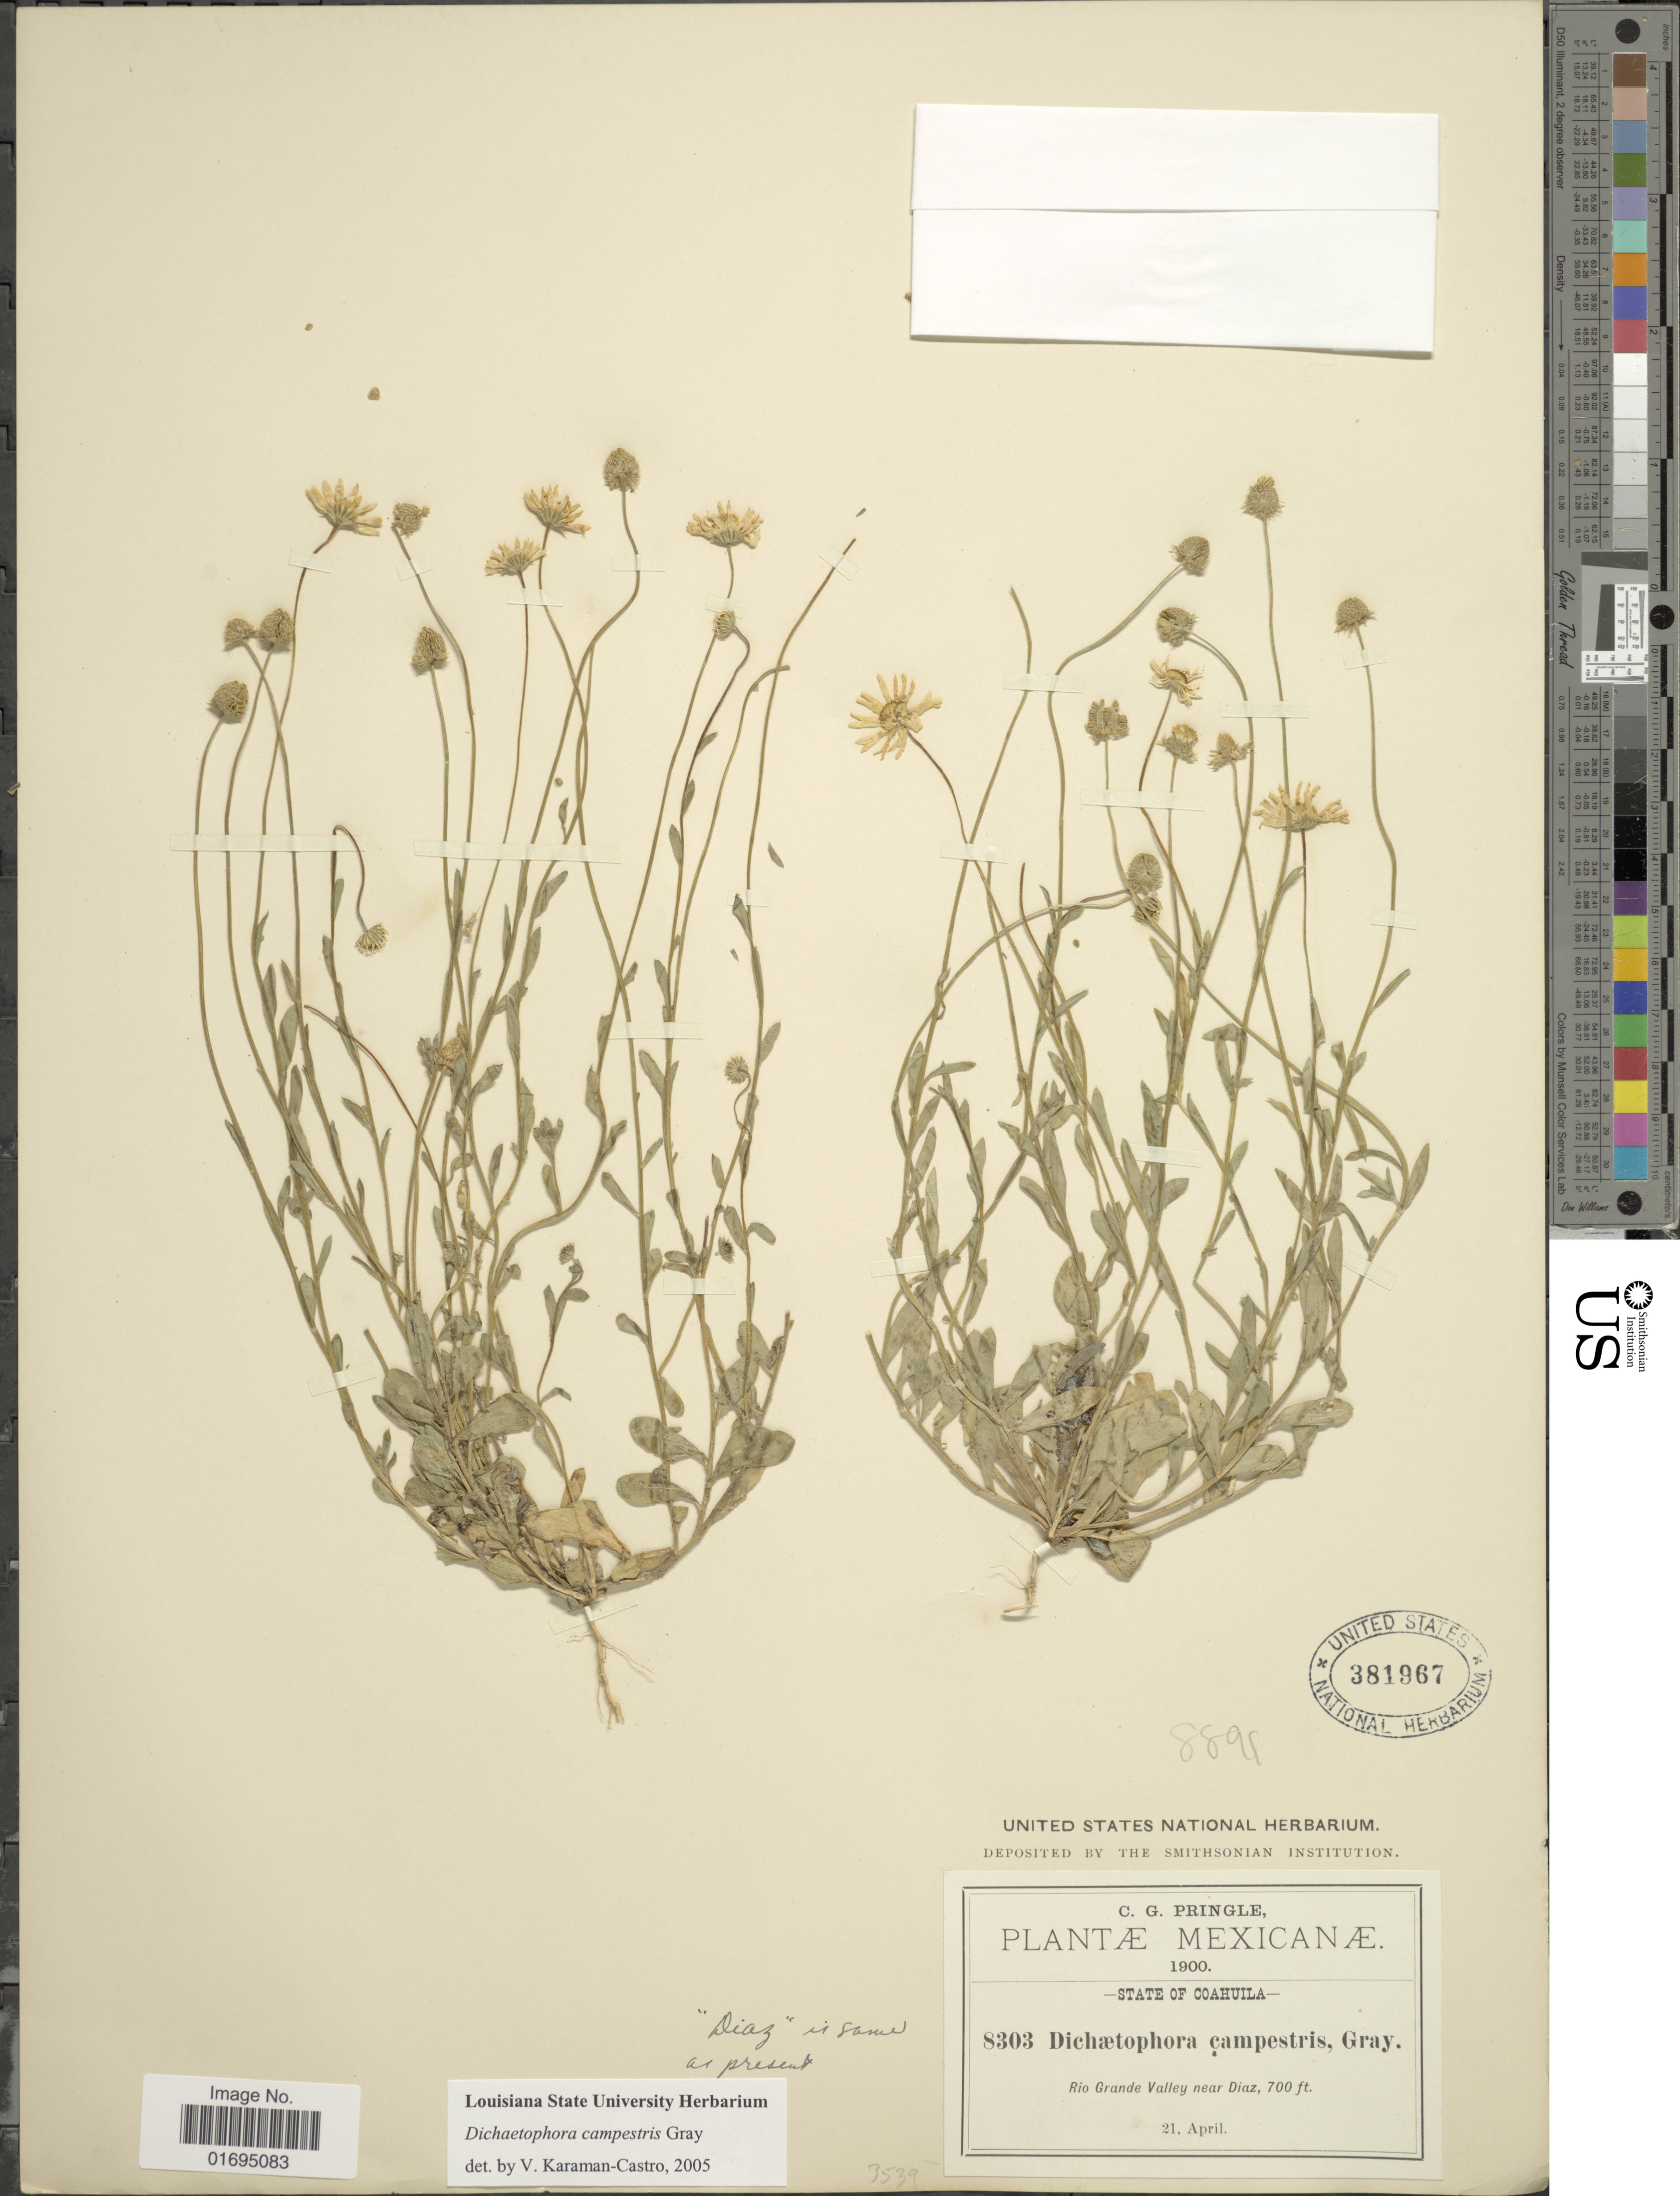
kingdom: Plantae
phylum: Tracheophyta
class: Magnoliopsida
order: Asterales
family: Asteraceae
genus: Dichaetophora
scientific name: Dichaetophora campestris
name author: A. Gray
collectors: C. G. Pringle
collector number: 8303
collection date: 1900-04-21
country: Mexico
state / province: Coahuila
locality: Rio Grande Valley near Diaz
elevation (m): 213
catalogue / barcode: US 381967